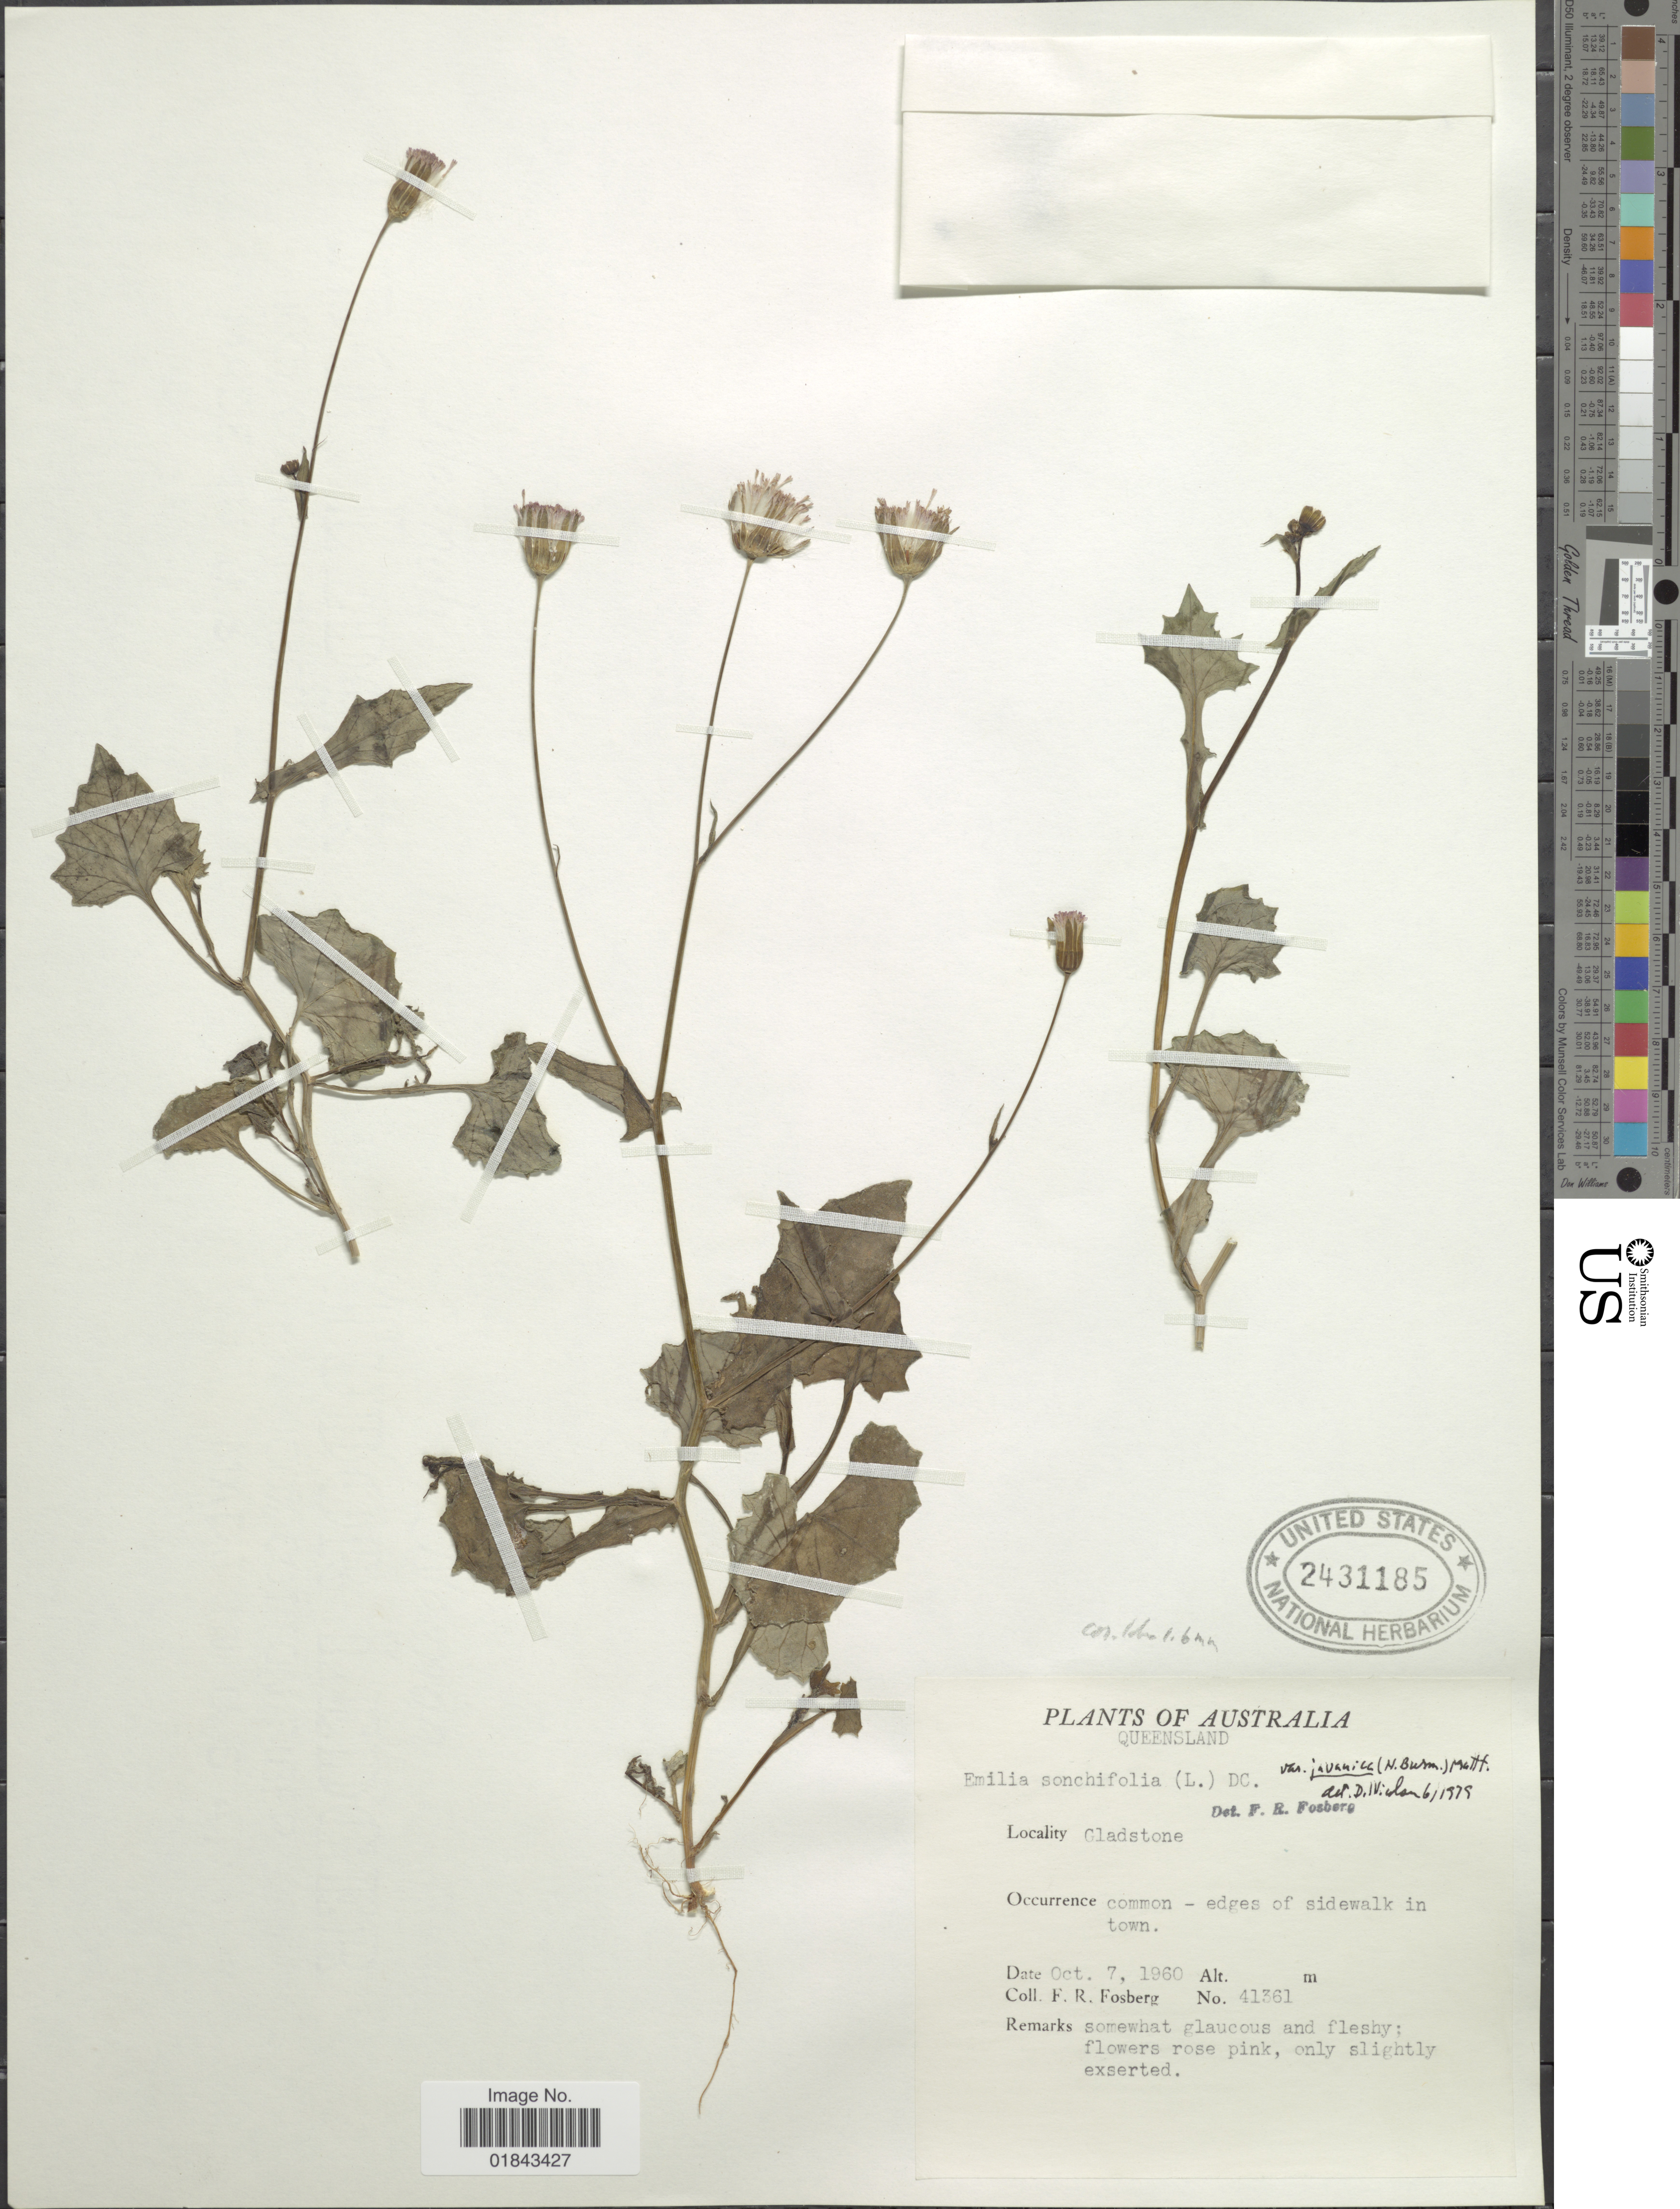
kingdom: Plantae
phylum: Tracheophyta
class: Magnoliopsida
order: Asterales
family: Asteraceae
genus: Emilia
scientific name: Emilia sonchifolia var. javanica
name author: (Burm. f.) Mattf.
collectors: F. R. Fosberg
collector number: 41361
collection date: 1960-10-07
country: Australia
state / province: Queensland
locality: Gladstone, common-edges of sidewalk in town.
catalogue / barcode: US 2431185